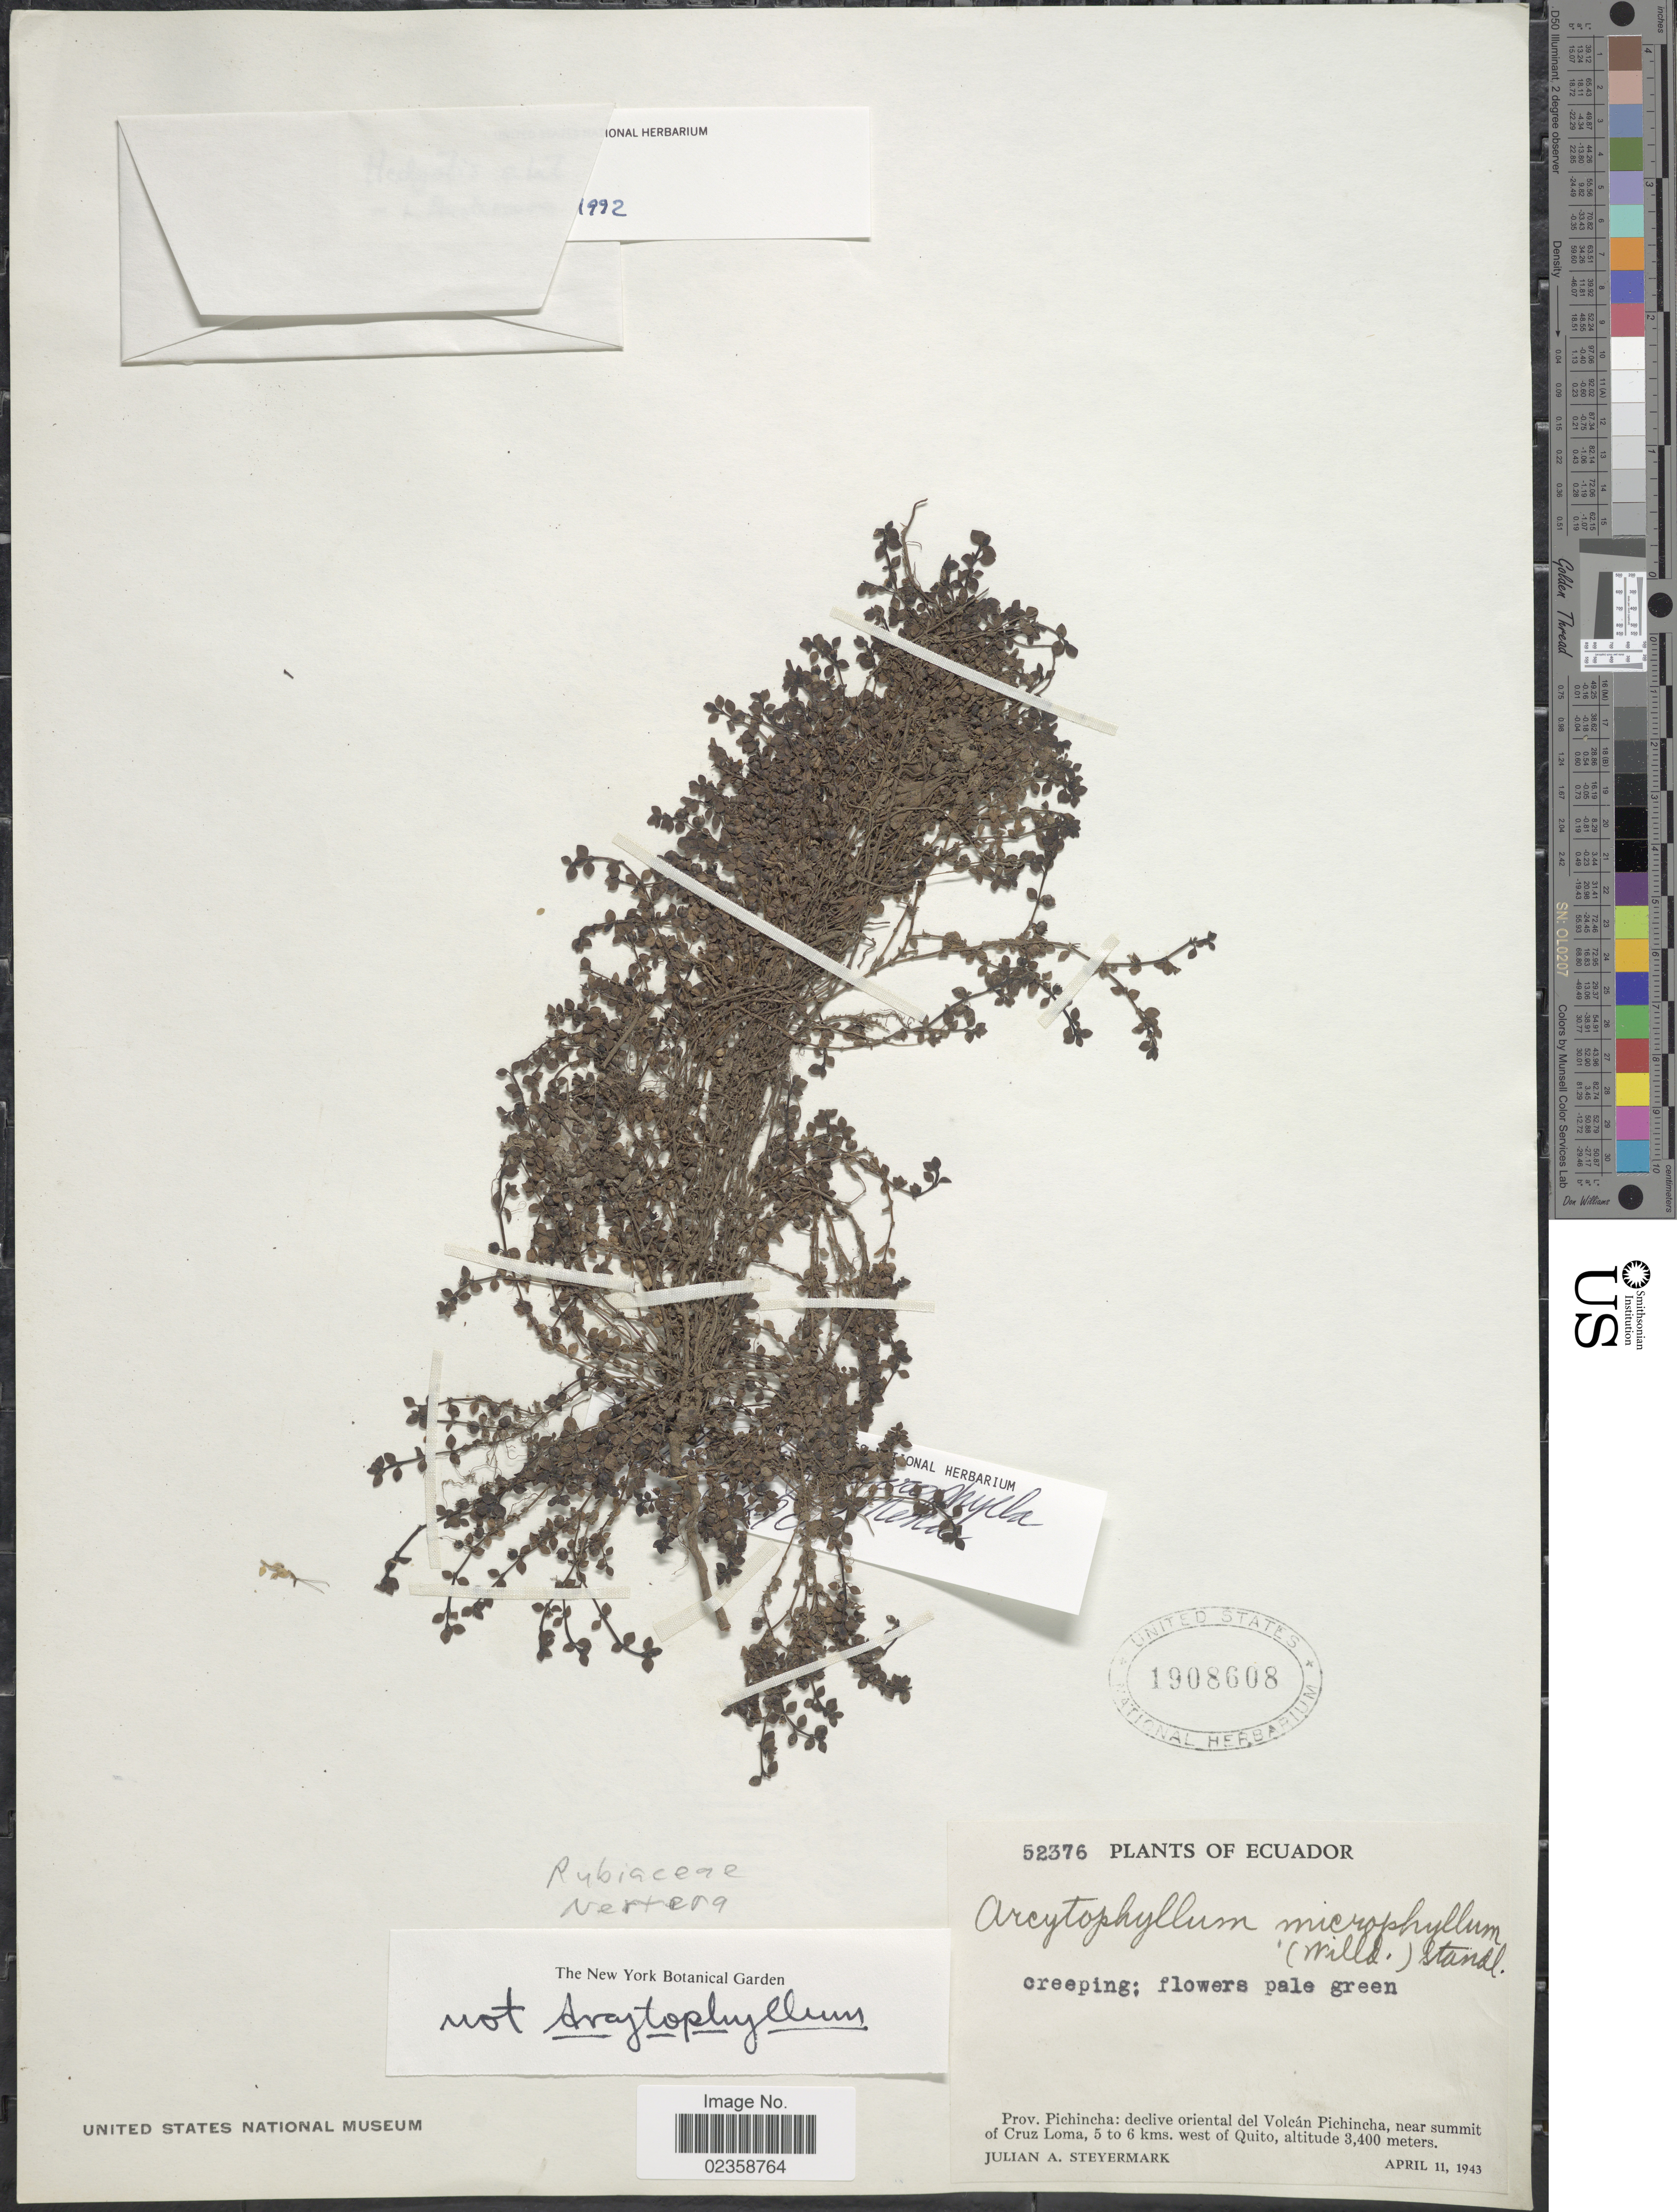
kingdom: Plantae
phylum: Tracheophyta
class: Magnoliopsida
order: Gentianales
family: Rubiaceae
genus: Oldenlandia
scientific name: Oldenlandia microphylla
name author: De Wild. & Durand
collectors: J. Steyermark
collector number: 52376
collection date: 1943-04-11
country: Ecuador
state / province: Pichincha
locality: Declive oriental del Volcan Pichincha, near summit of Cruz Loma, 5 to 6 kms. west of Quito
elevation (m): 3400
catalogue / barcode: US 1908608